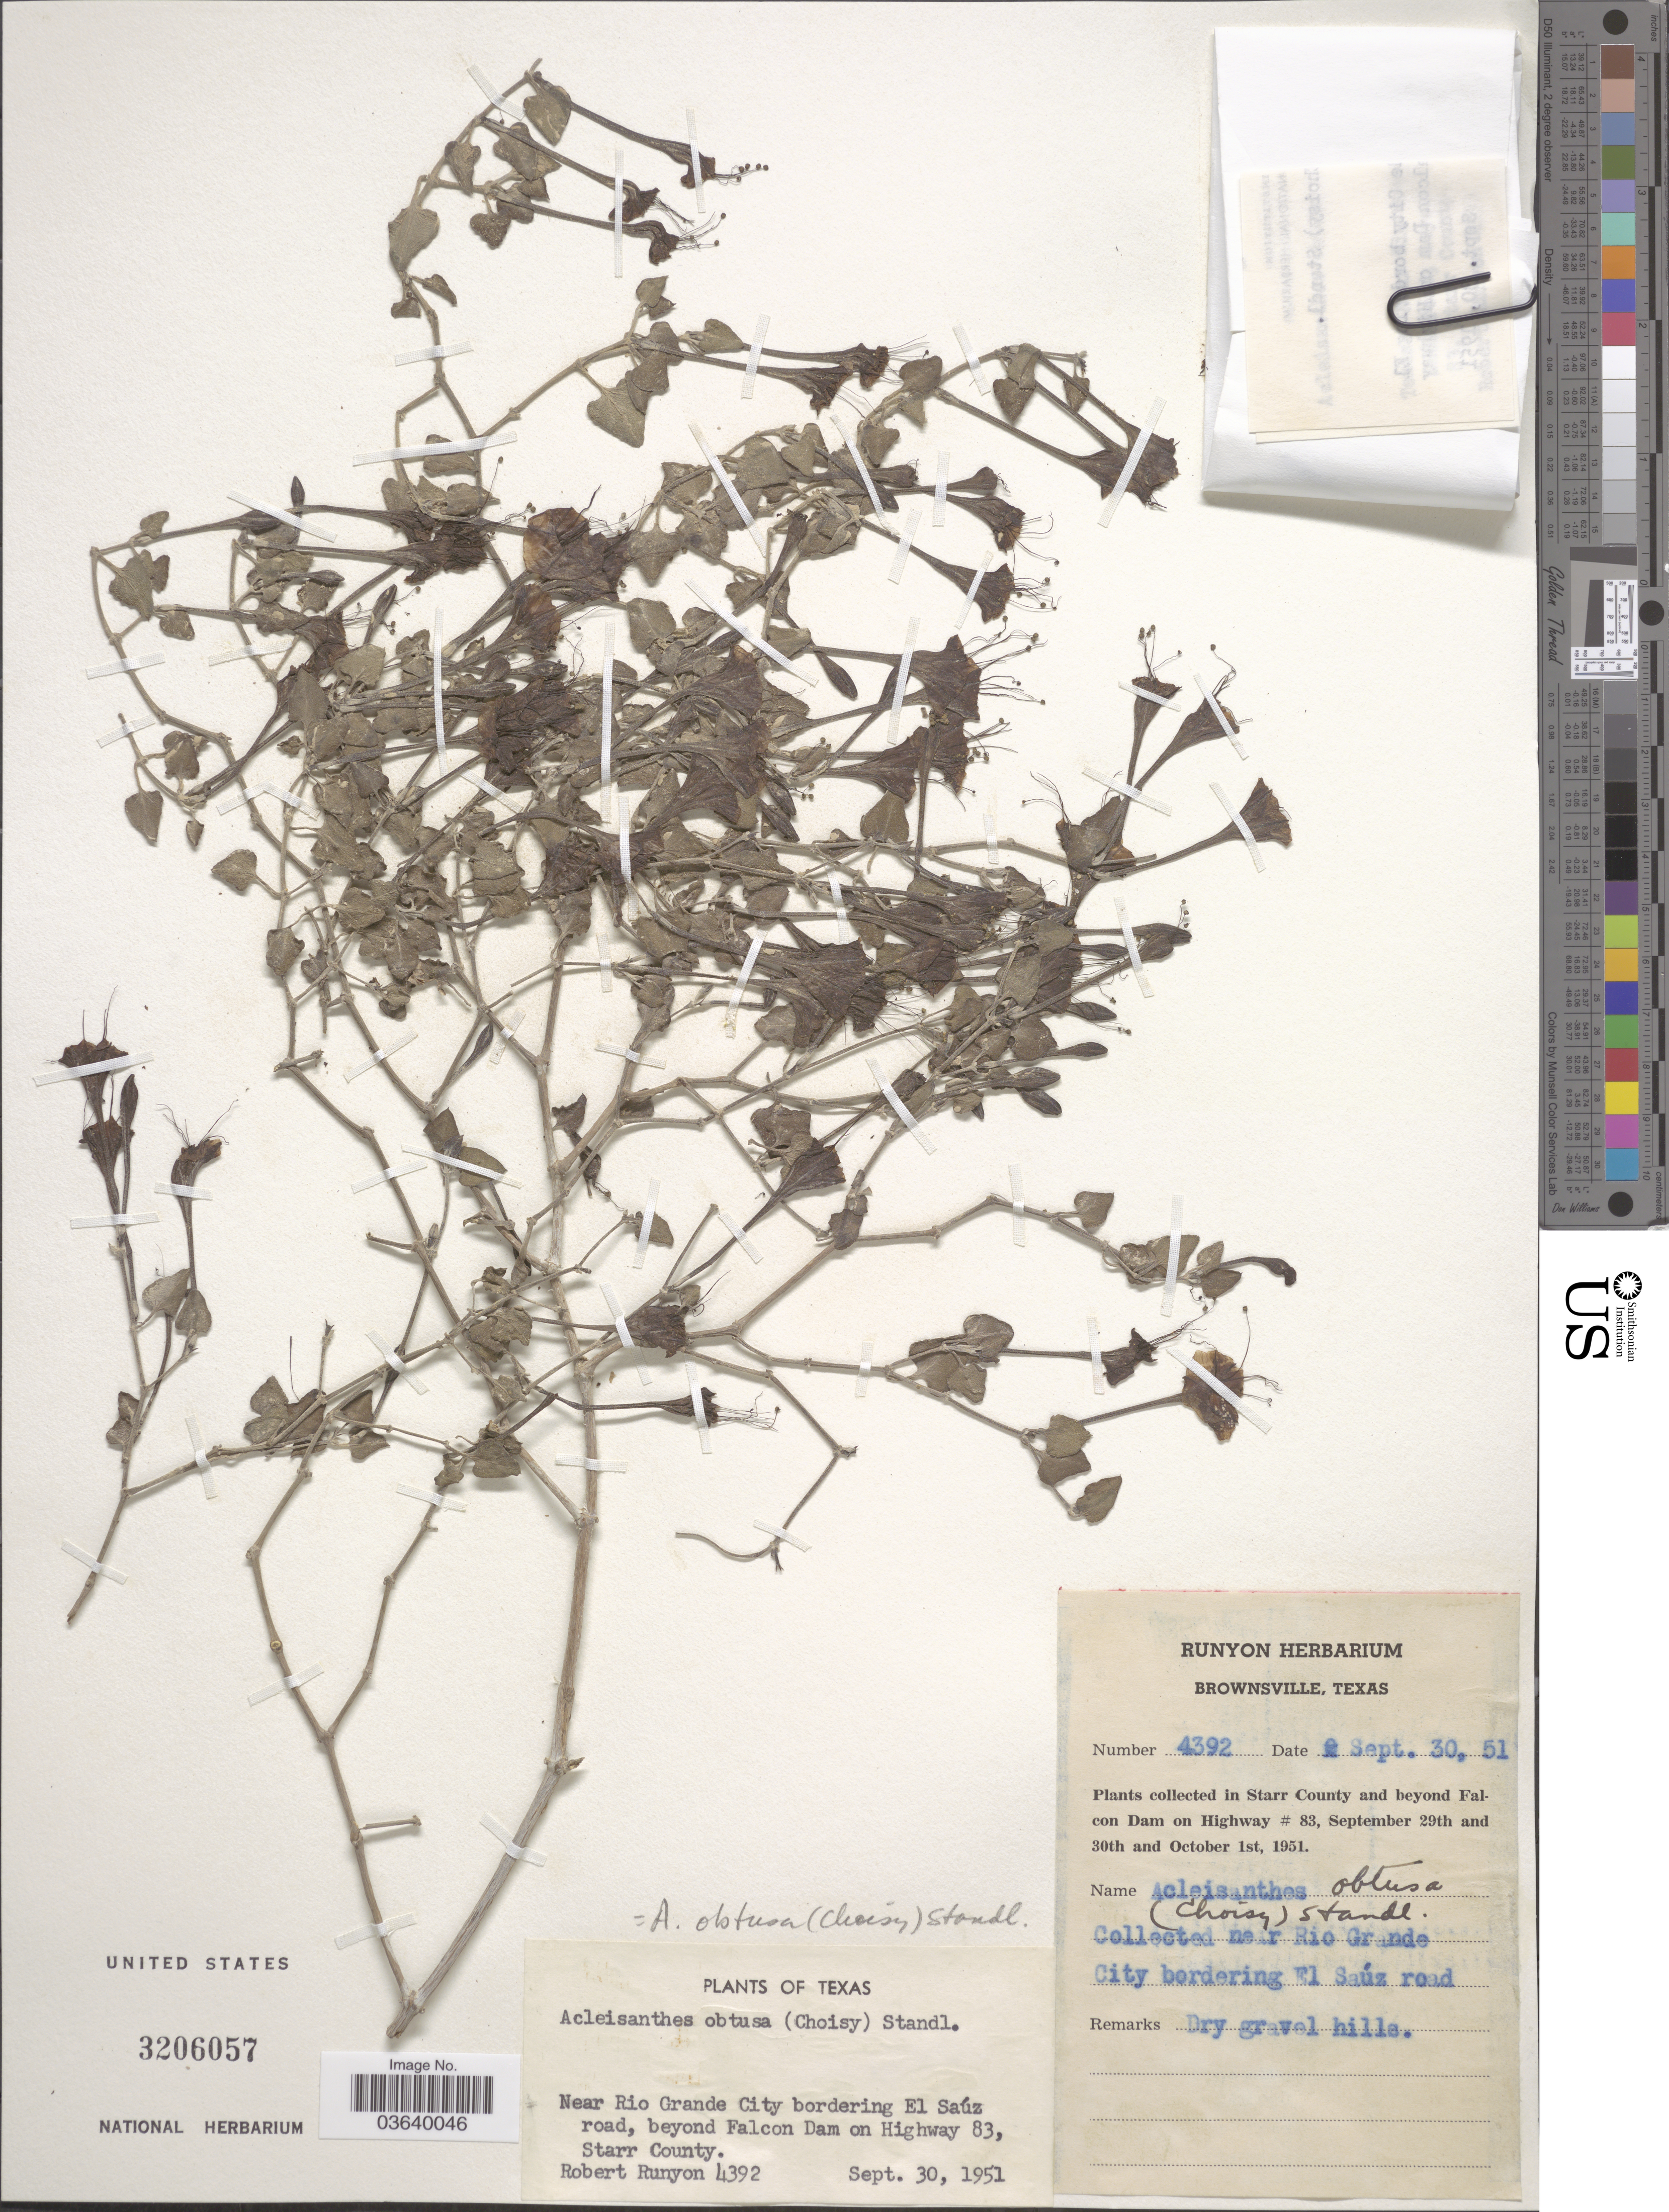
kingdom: Plantae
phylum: Tracheophyta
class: Magnoliopsida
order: Caryophyllales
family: Nyctaginaceae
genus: Acleisanthes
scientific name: Acleisanthes obtusa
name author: (Choisy) Standl.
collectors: R. Runyon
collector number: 4392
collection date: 1951-09-30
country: United States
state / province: Texas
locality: Near Rio Grande City bordering El Sáuz road, beyond Falcon Dam on Highway 83, Starr County. In Starr County and beyond Falcon Dam on Highway #83. [unsure placement]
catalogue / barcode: US 3206057